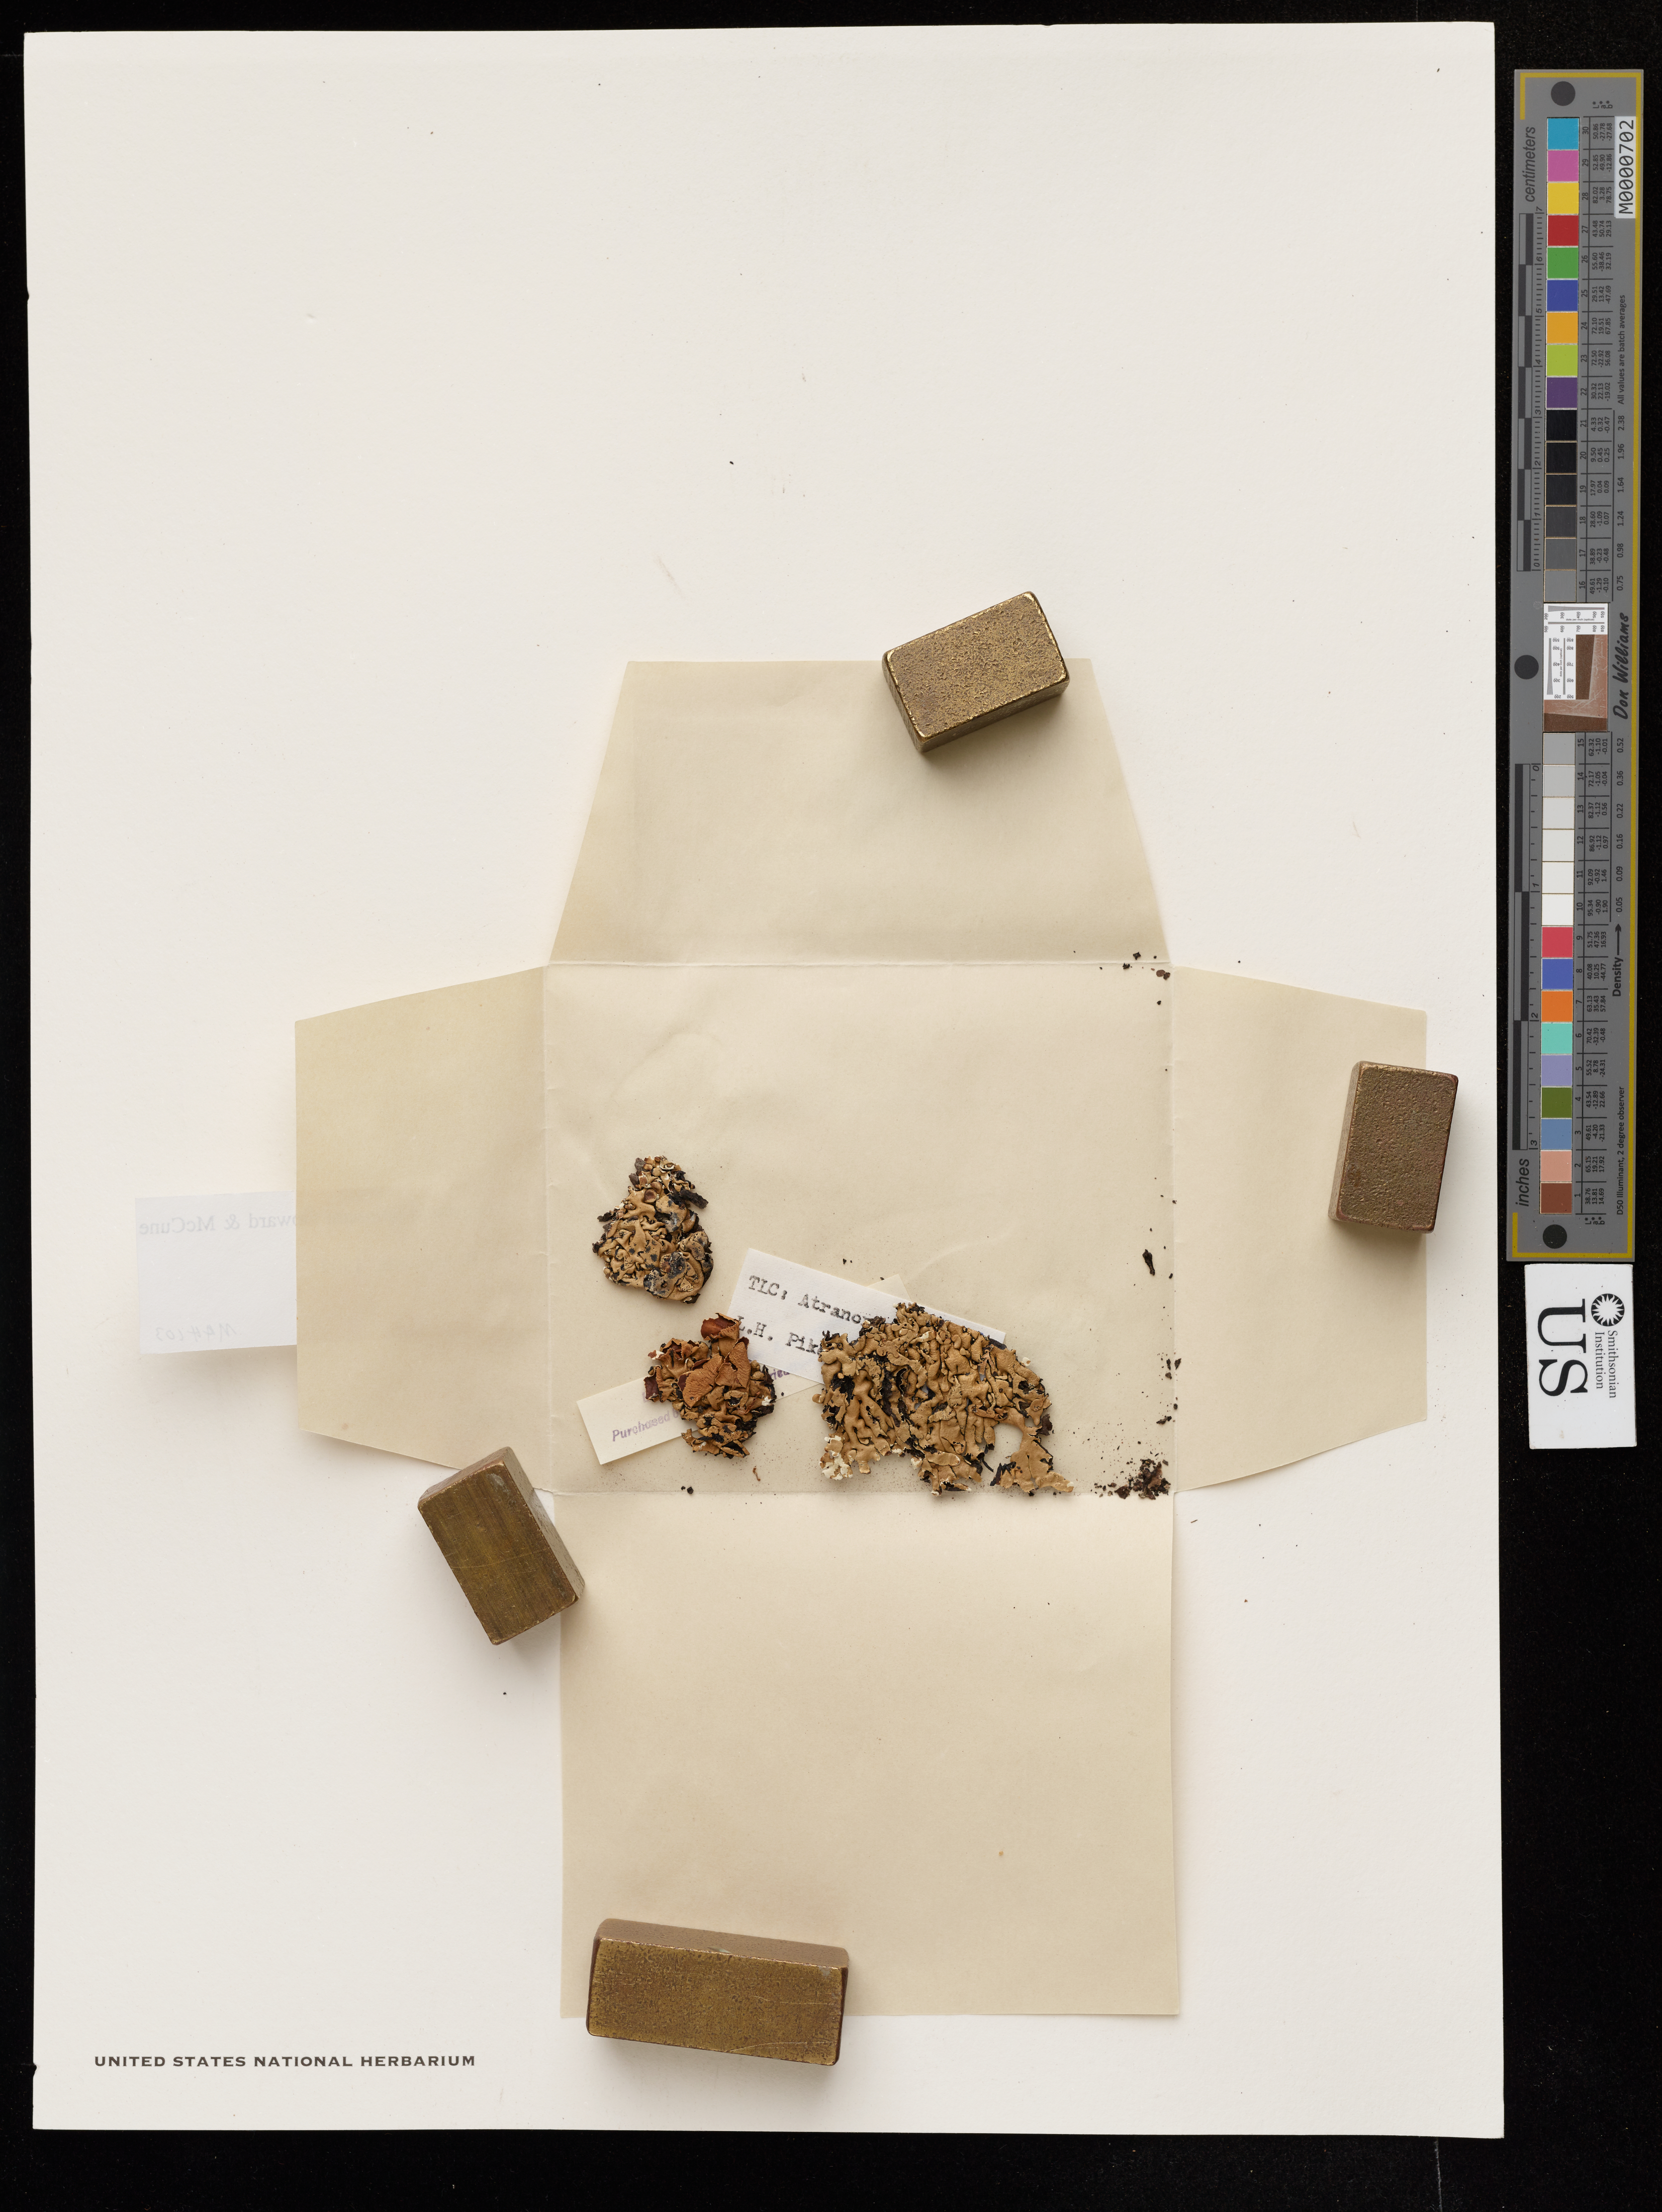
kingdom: Fungi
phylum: Ascomycota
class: Lecanoromycetes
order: Lecanorales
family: Parmeliaceae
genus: Hypogymnia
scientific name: Hypogymnia apinnata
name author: Goward & McCune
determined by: McCune, B.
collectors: M. A. Howe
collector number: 103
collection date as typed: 05 Apr 1893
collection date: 1893-04-05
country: United States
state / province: California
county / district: Marin